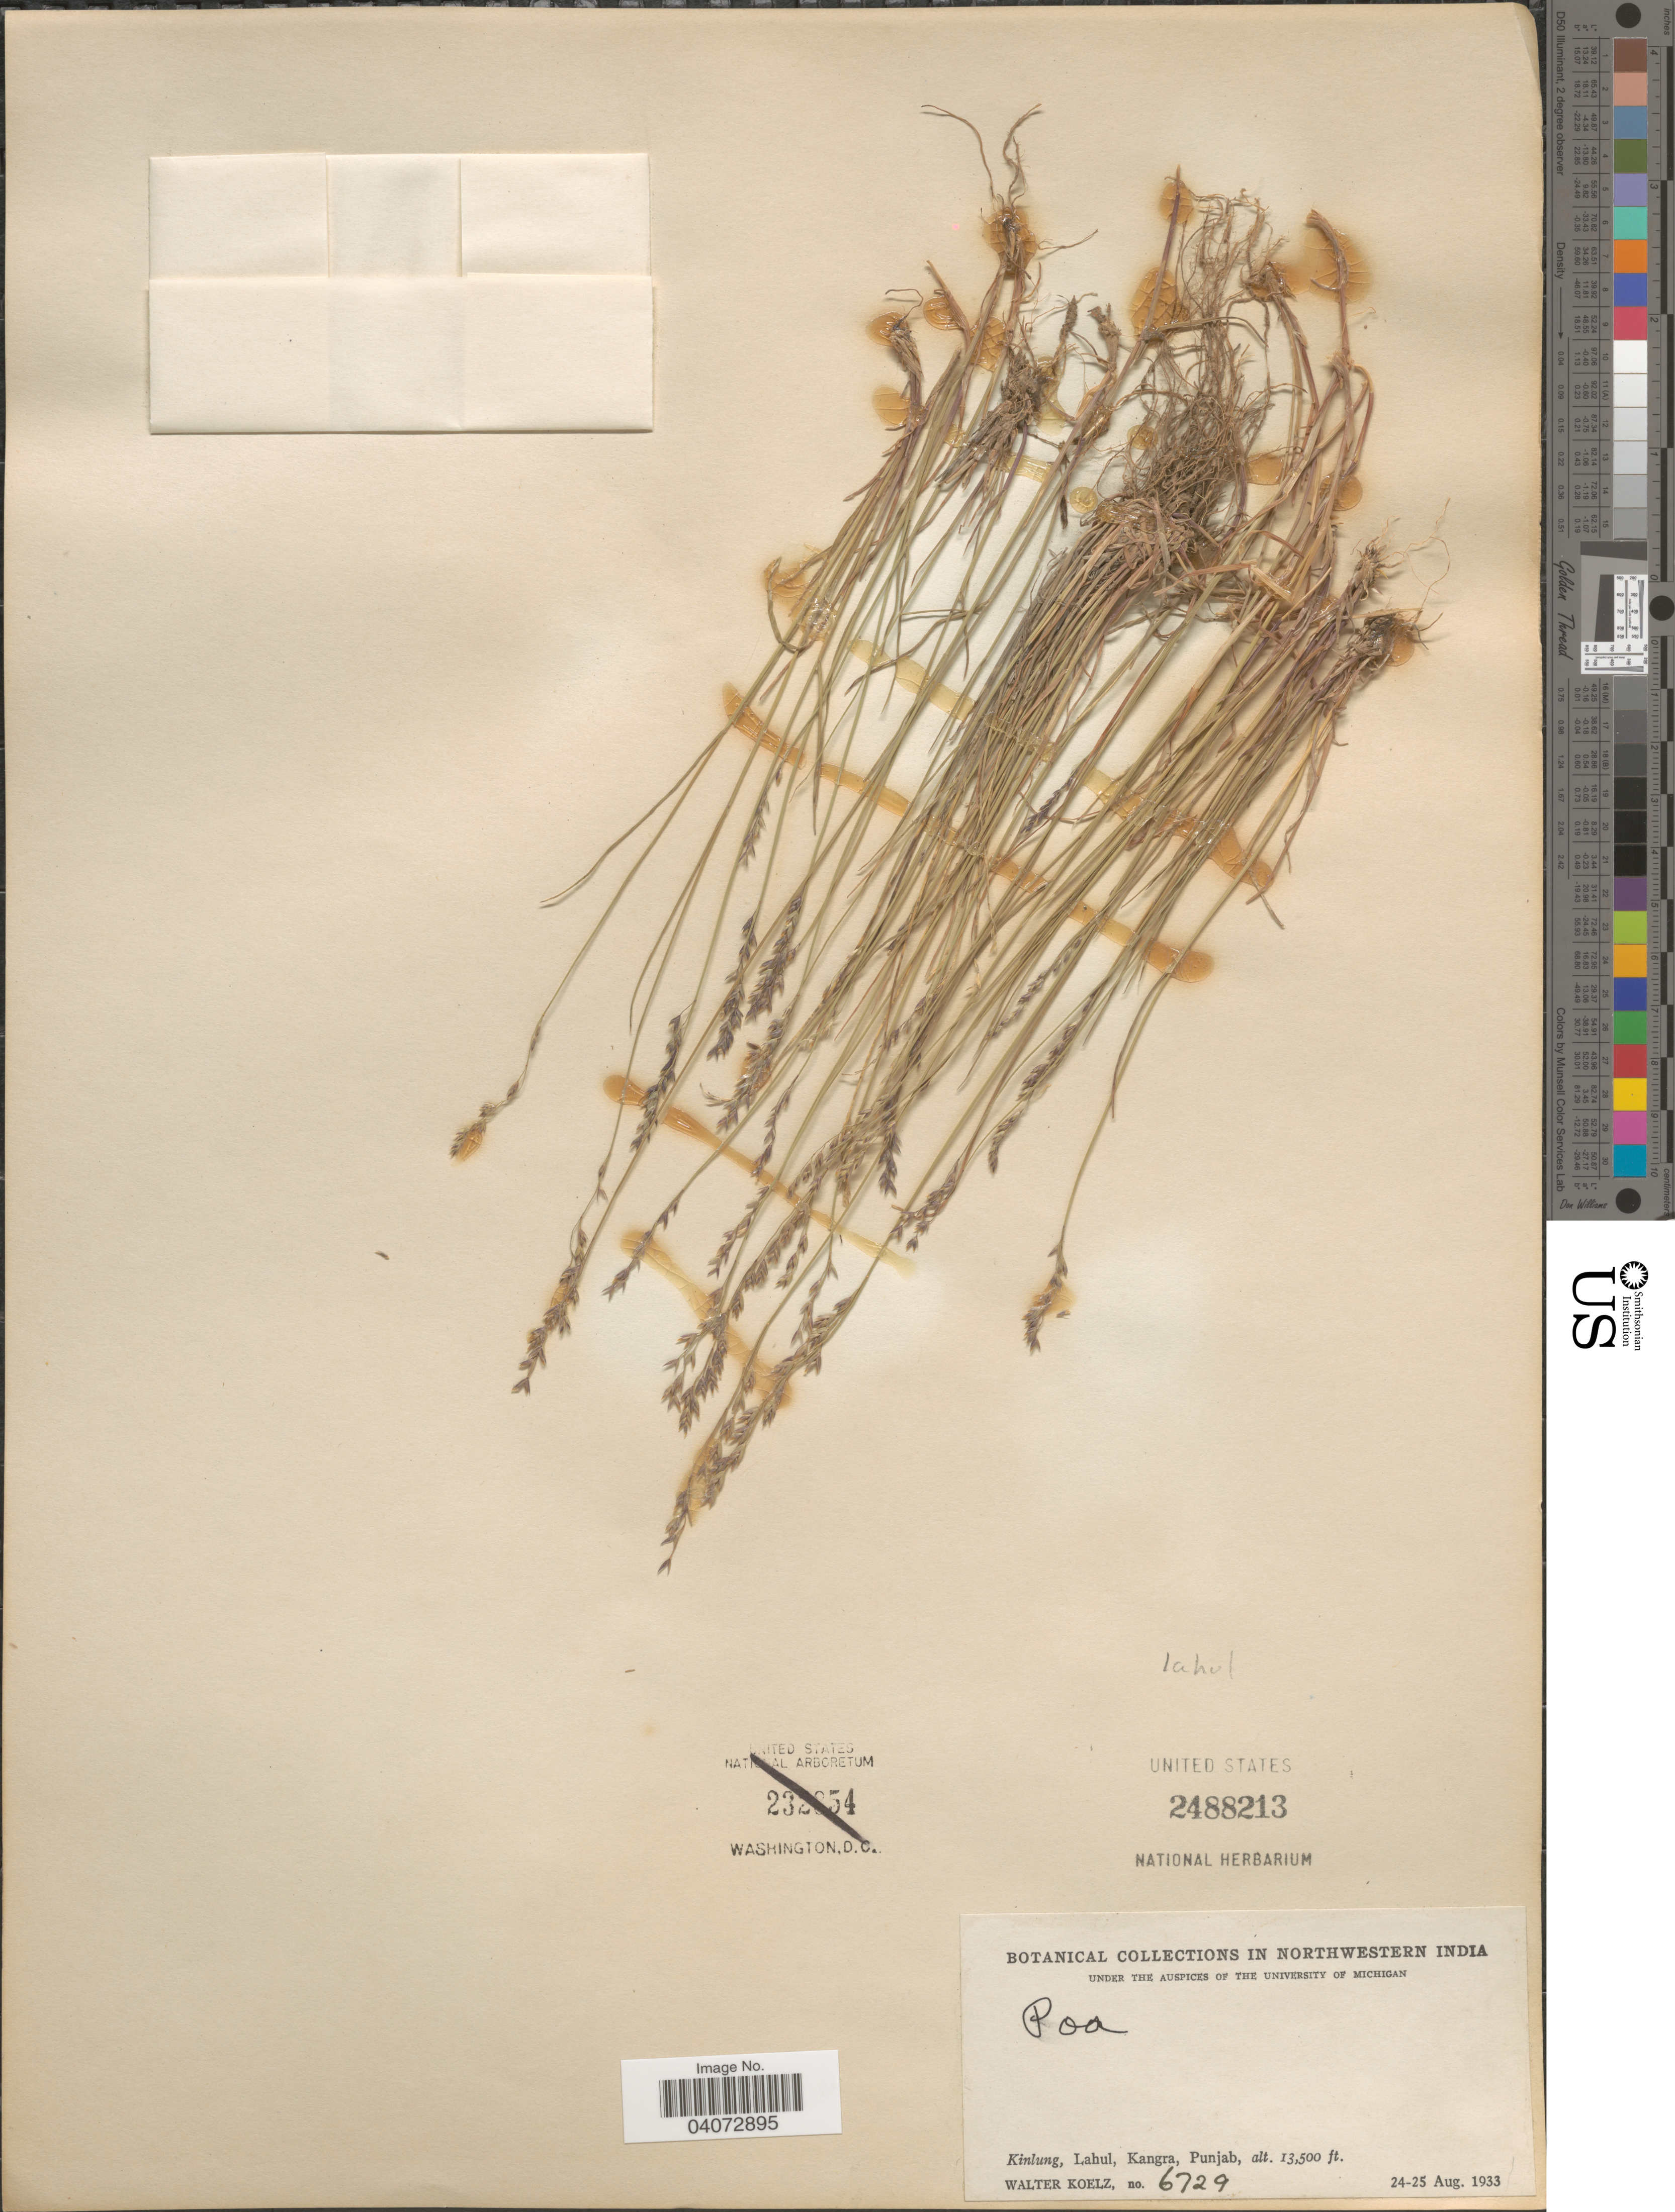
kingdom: Plantae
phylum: Tracheophyta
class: Liliopsida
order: Poales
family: Poaceae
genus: Poa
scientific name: Poa albertii subsp. lahulensis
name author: (Bor) Olonova & G.H. Zhu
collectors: W. N. Koelz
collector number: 6729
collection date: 1933-08-24/1933-08-25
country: India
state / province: Punjab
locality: Northwestern India. Kinlung, Lahul, Kangra.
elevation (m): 4115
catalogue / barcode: US 2488213